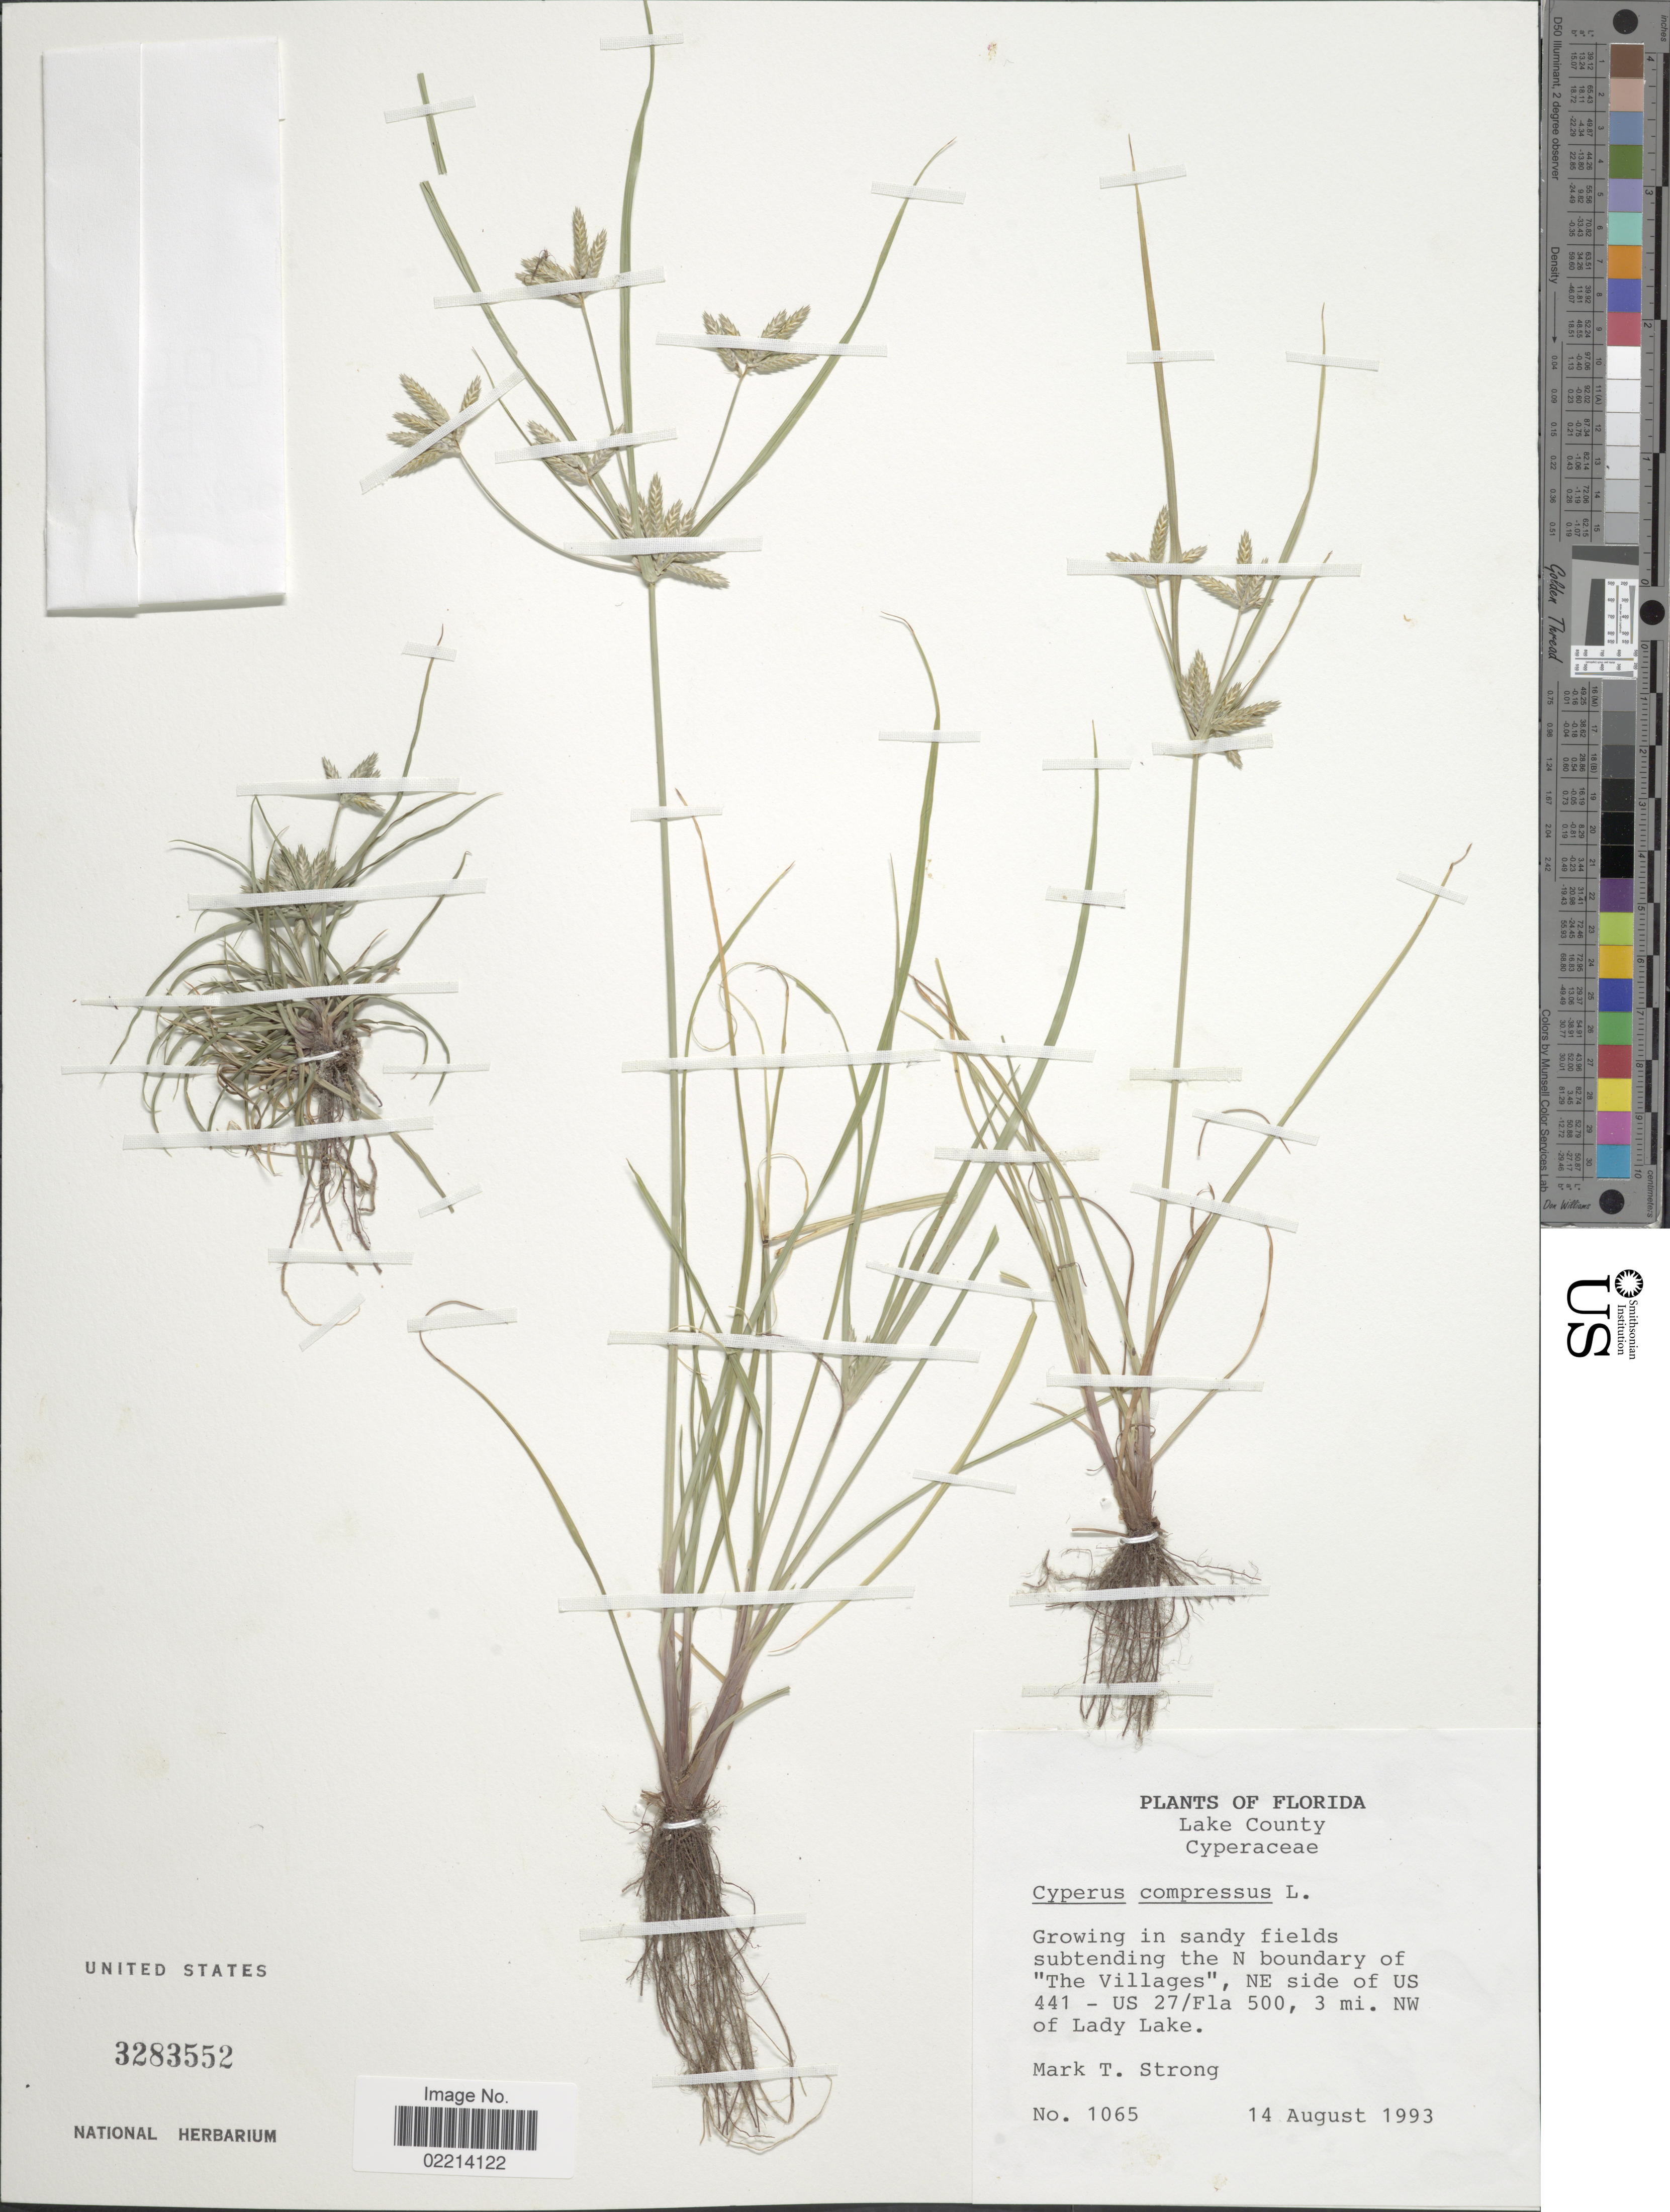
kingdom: Plantae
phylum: Tracheophyta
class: Liliopsida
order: Poales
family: Cyperaceae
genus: Cyperus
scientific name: Cyperus compressus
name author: L.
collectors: M. T. Strong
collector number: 1065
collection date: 1993-08-14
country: United States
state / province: Florida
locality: Lake County. Growing in sandy fields subtending the N boundary of "The Villages", NE side of US 441 - US 27/Fla 500, 3 mi. NW of Lady Lake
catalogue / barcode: US 3283552